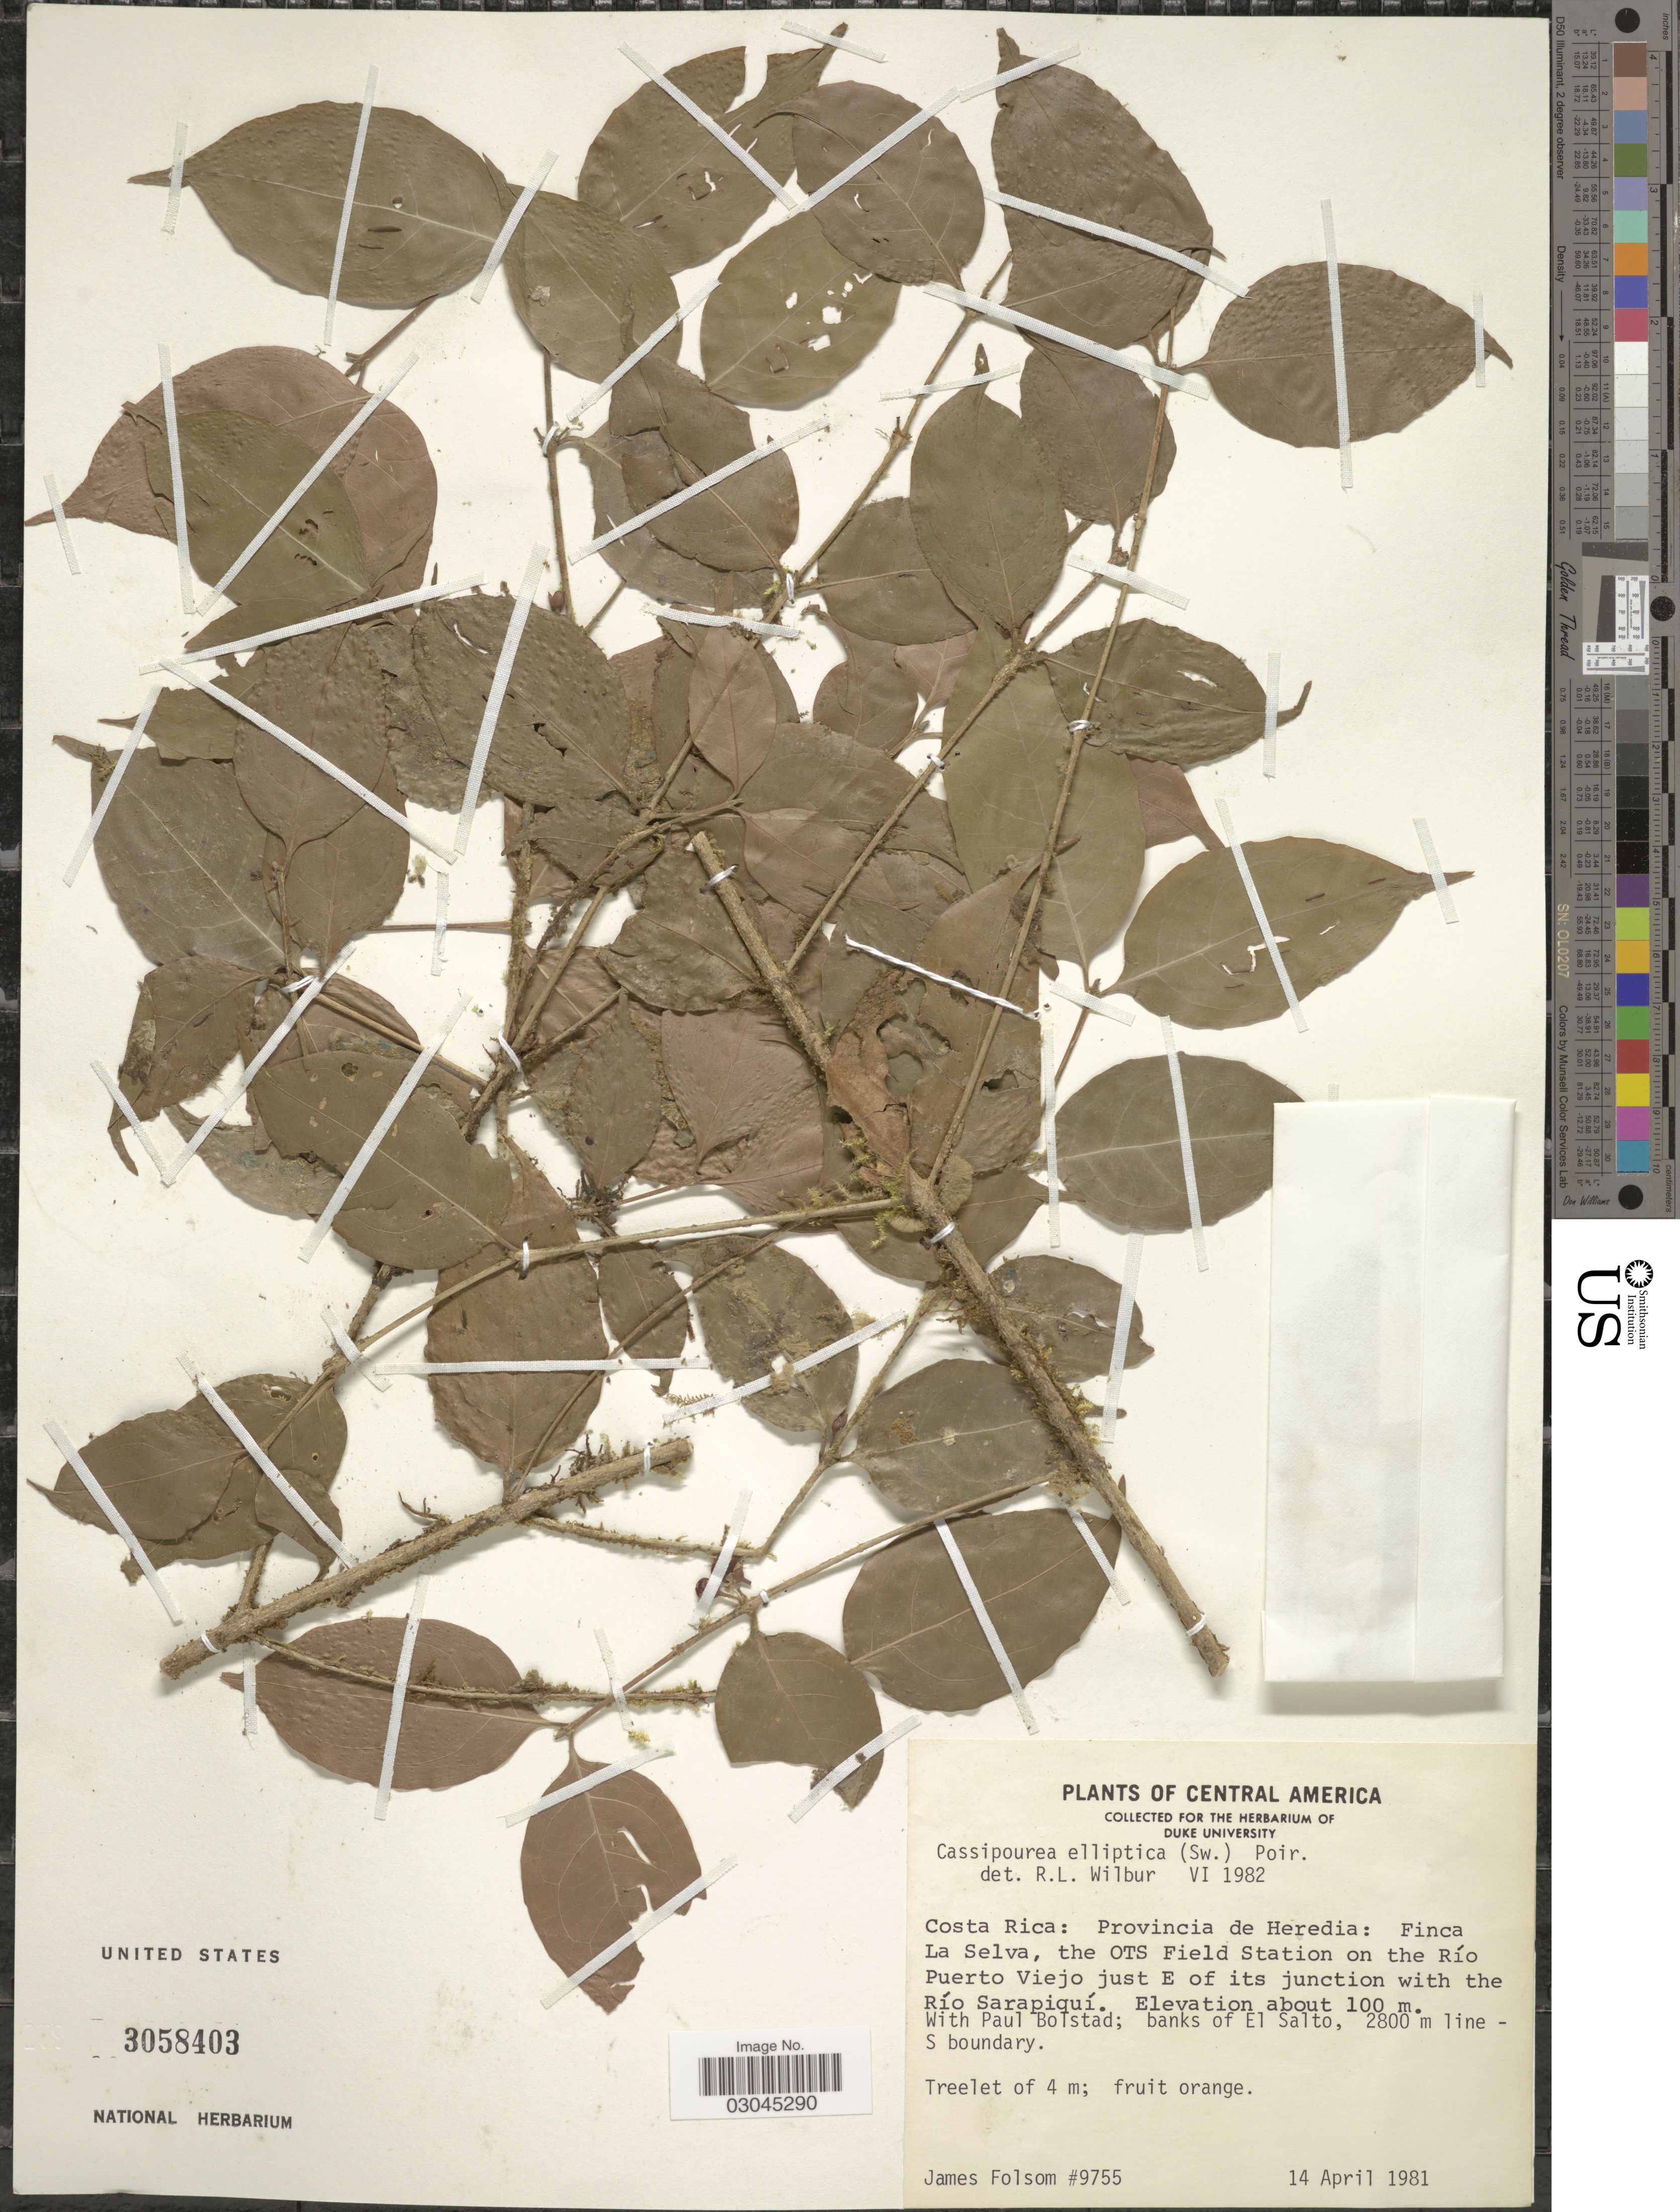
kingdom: Plantae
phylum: Tracheophyta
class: Magnoliopsida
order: Malpighiales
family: Rhizophoraceae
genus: Cassipourea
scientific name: Cassipourea elliptica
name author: (Sw.) Poir.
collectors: J. P. Folsom & P. Bolstad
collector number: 9755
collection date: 1981-04-14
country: Costa Rica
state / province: Heredia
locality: Finca La Selva, the OTS Field Station on the Río Puerto Viejo just E of its junction with the Río Sarapiquí. Banks of El Salto, 2800 m line - S boundary.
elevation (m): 100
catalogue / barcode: US 3058403